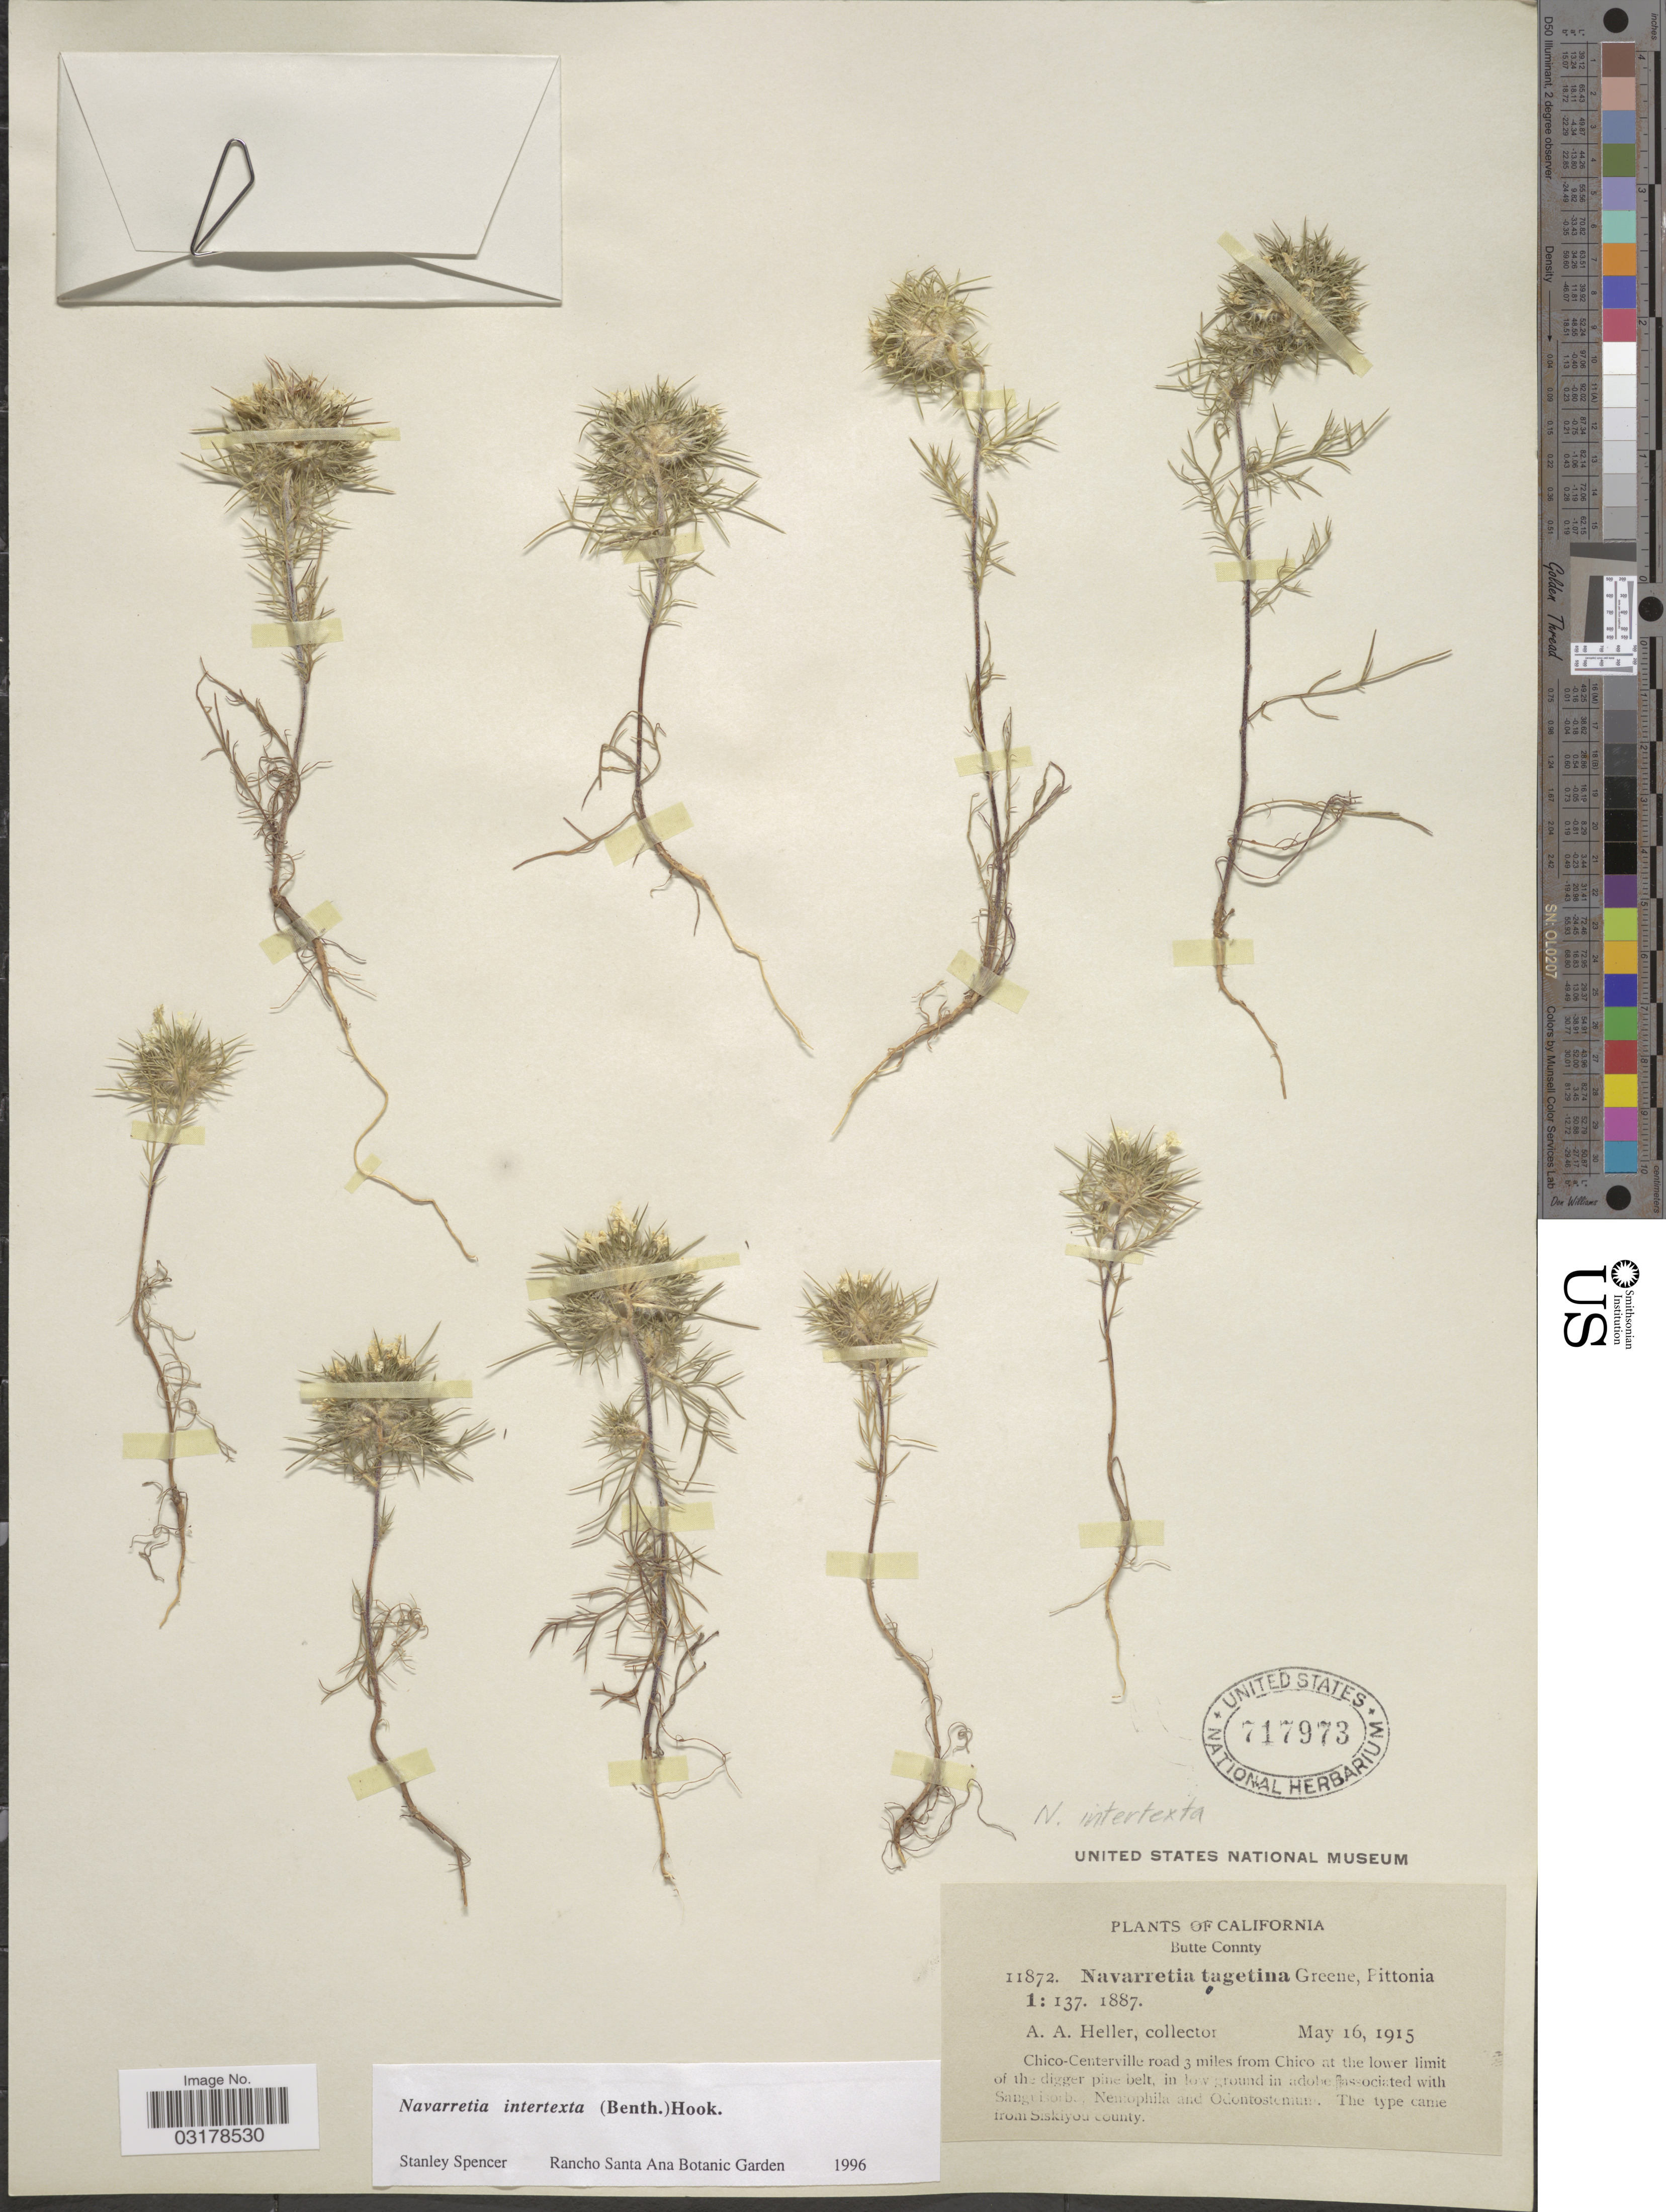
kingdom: Plantae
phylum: Tracheophyta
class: Magnoliopsida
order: Ericales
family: Polemoniaceae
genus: Navarretia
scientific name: Navarretia intertexta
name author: (Benth.) Hook.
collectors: A. A. Heller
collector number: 11872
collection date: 1915-05-16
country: United States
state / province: California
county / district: Butte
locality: Butte County. Chico-Centerville road 3 miles from Chico at the lower limit of the digger pine belt. Siskiyou county.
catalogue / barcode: US 717973